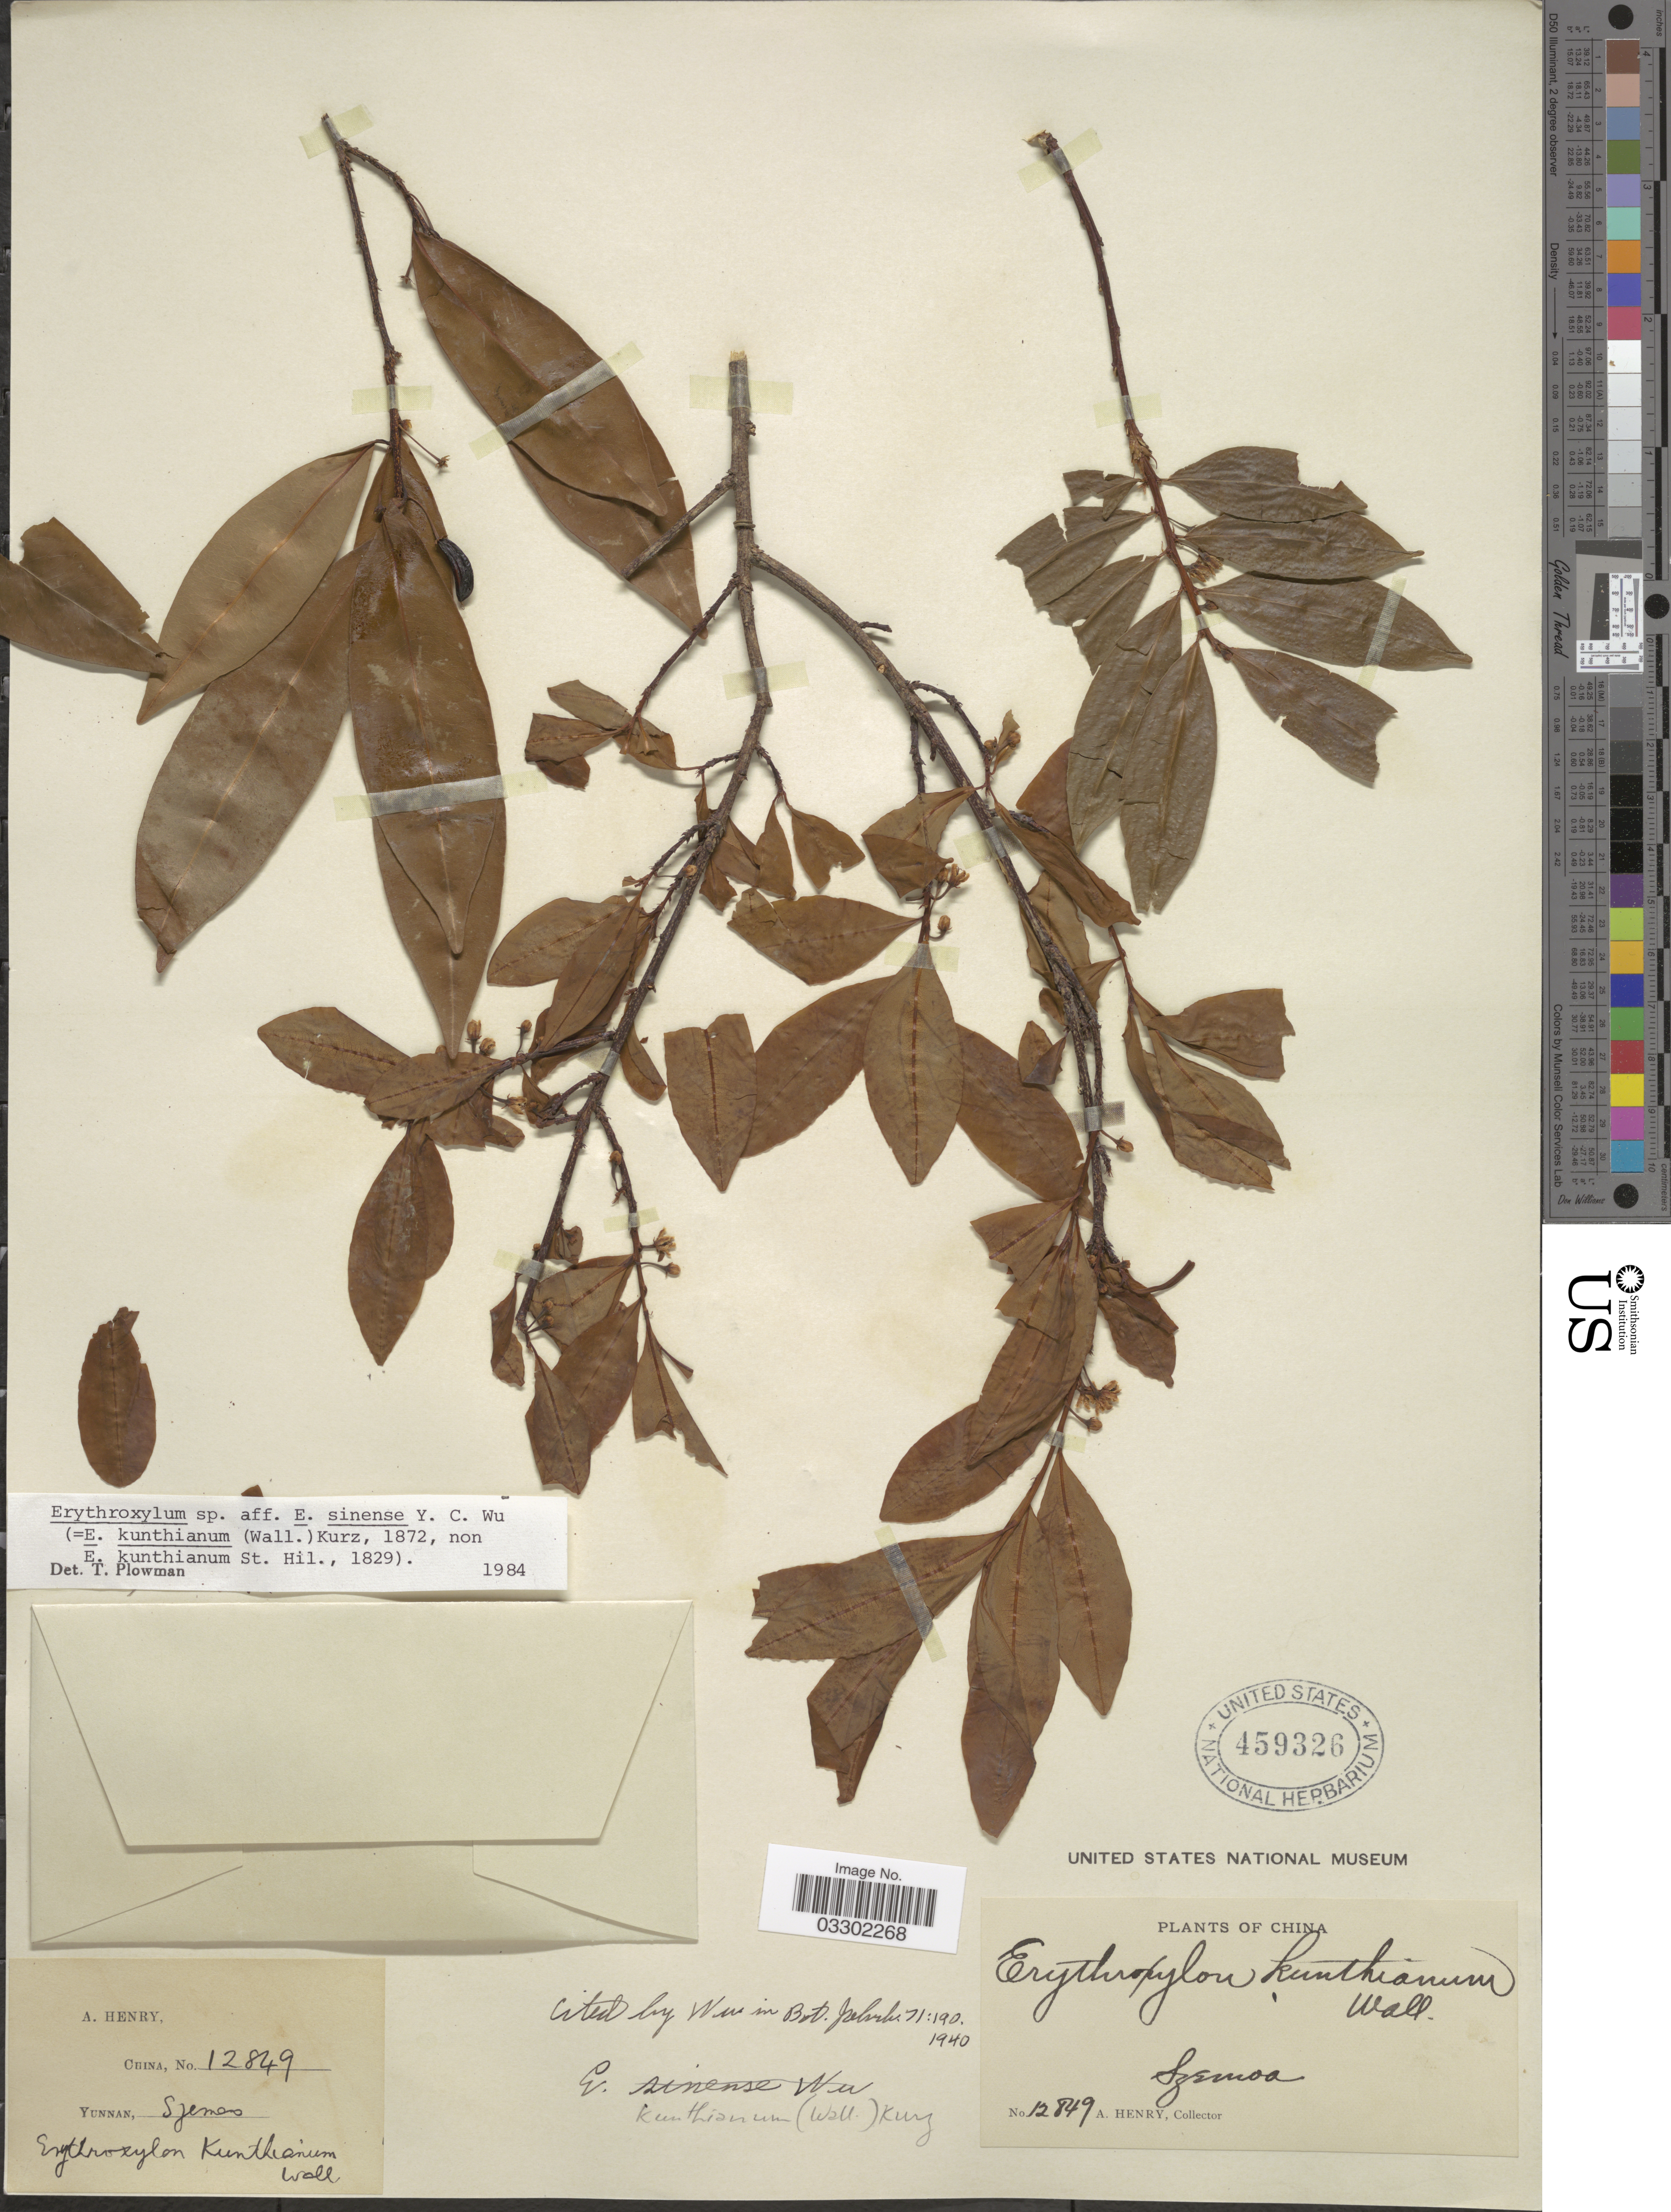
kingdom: Plantae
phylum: Tracheophyta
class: Magnoliopsida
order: Malpighiales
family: Erythroxylaceae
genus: Erythroxylum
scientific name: Erythroxylum sinense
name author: Y.C. Wu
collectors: A. Henry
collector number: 12849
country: China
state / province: Yunnan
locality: Szemoa.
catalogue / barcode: US 459326